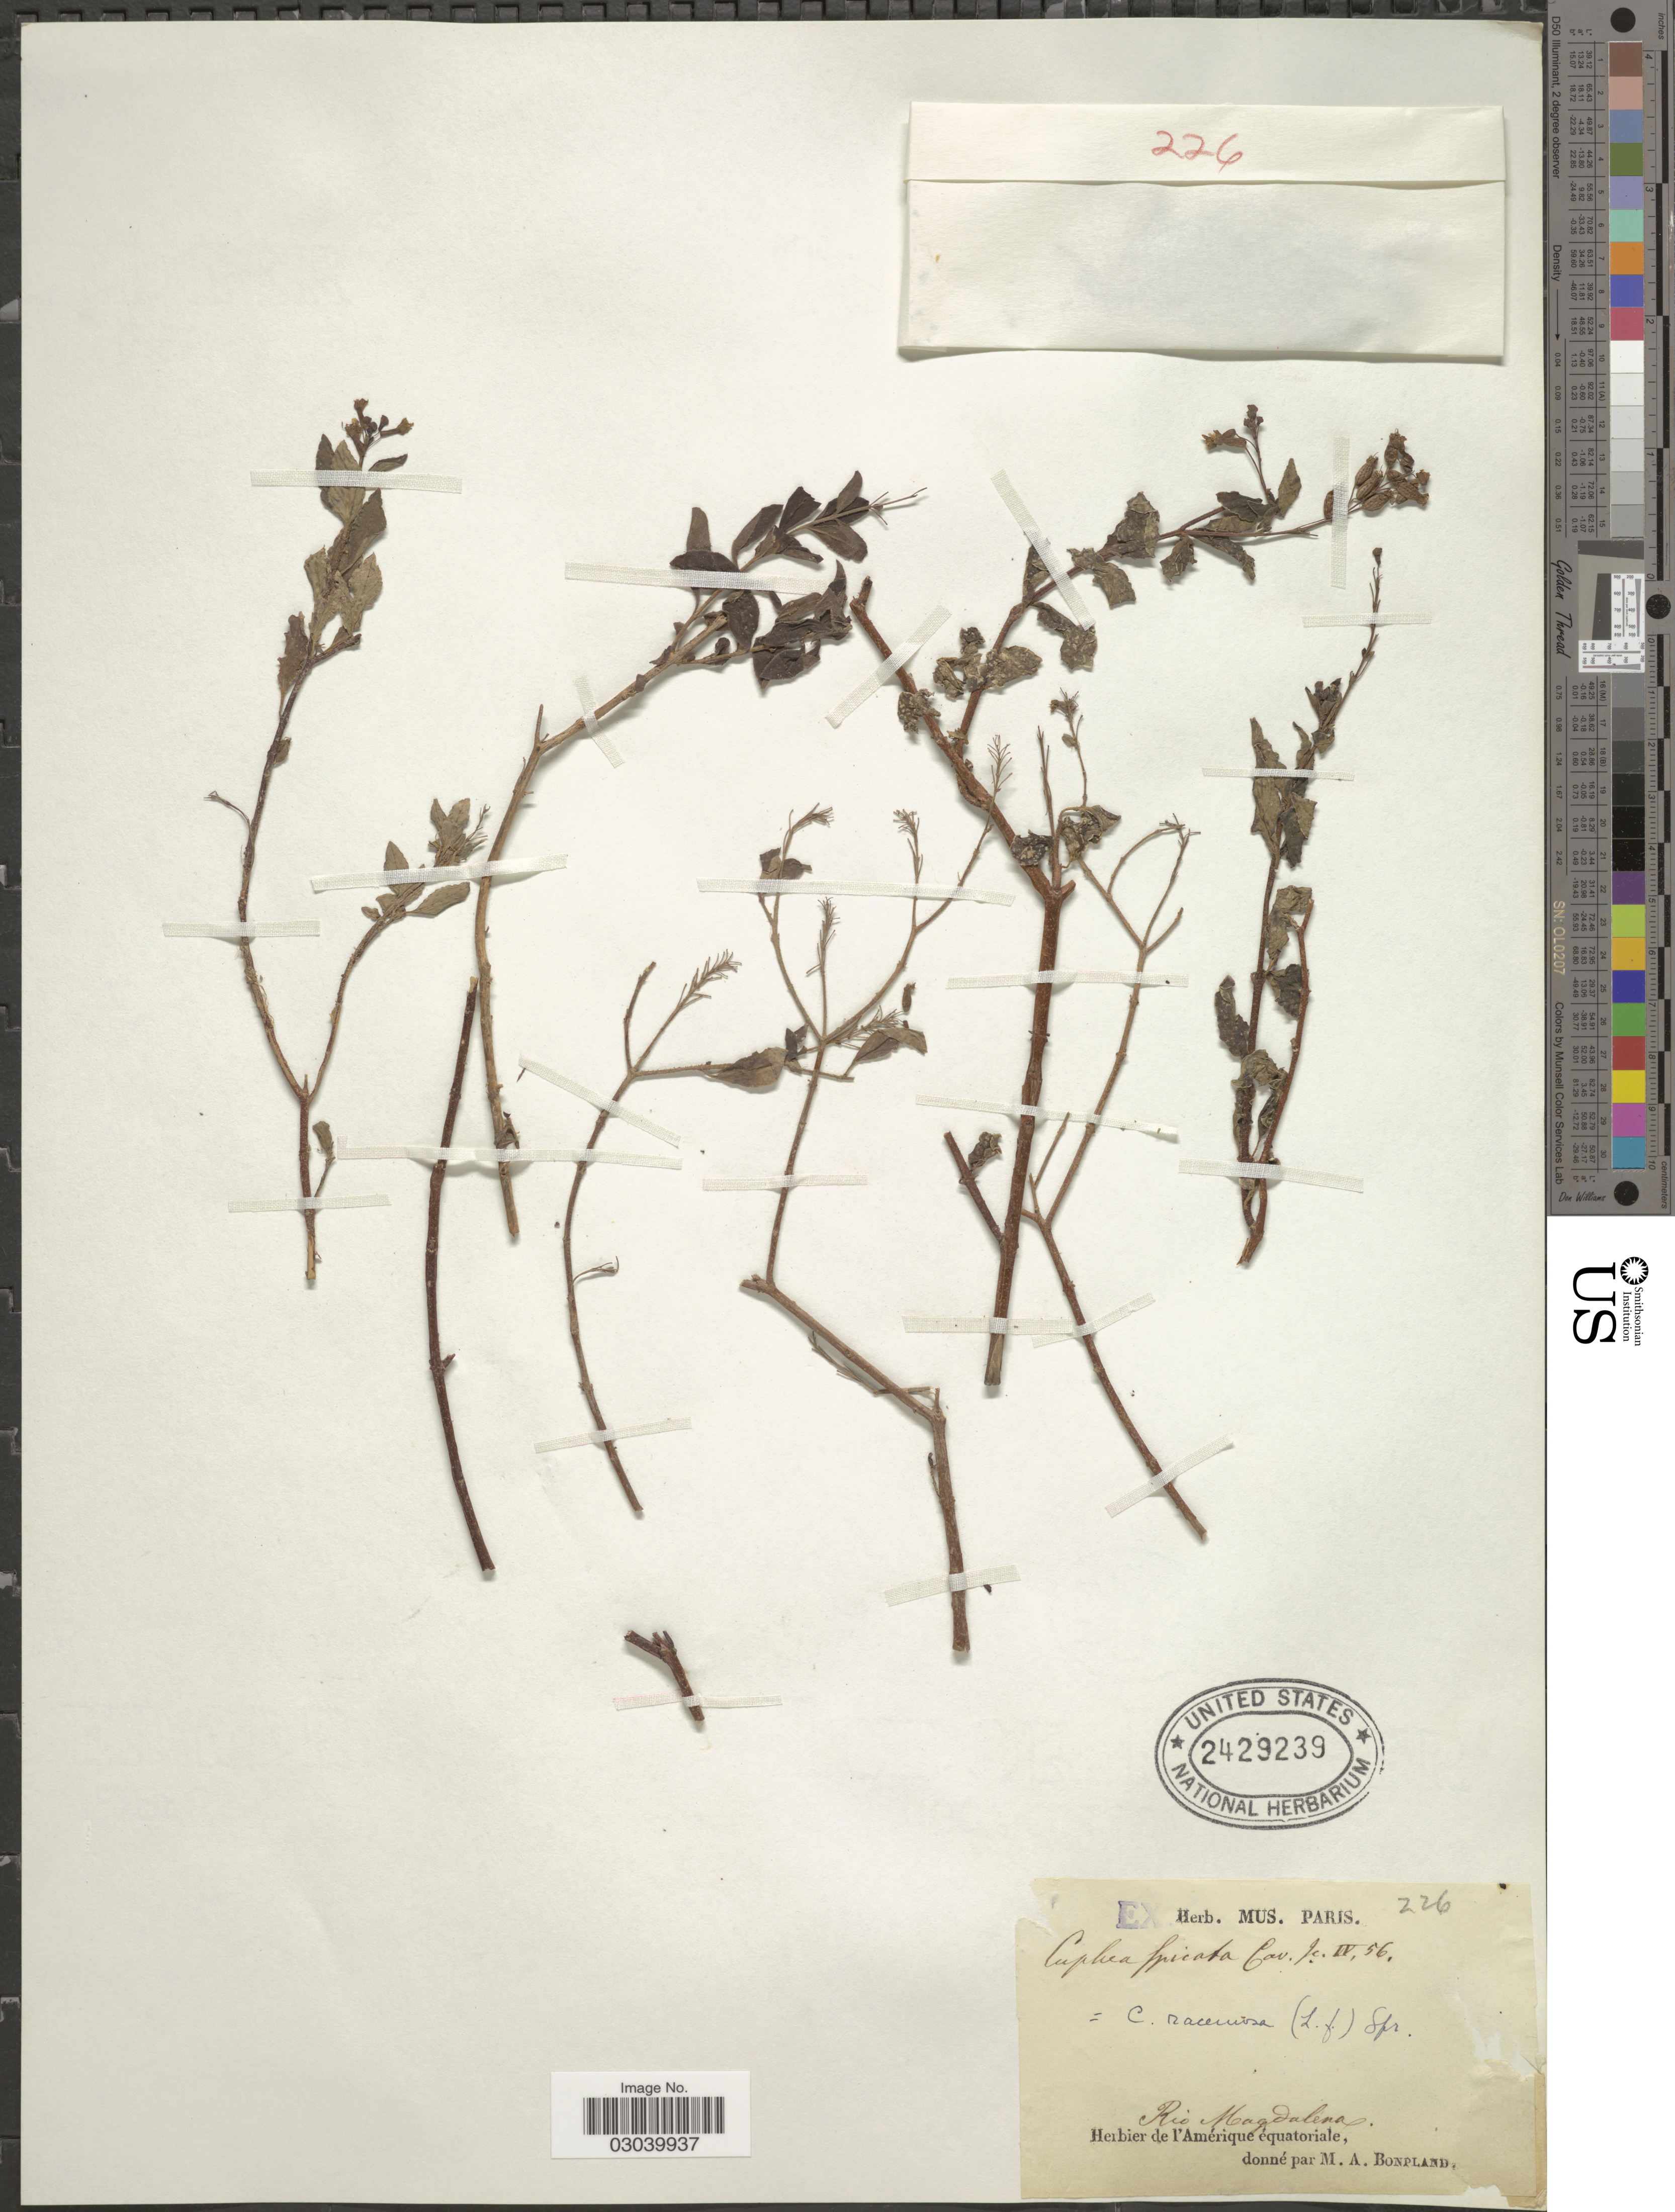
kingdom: Plantae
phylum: Tracheophyta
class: Magnoliopsida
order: Myrtales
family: Lythraceae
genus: Cuphea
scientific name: Cuphea racemosa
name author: (L. f.) Spreng.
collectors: ex herb. Mus. Paris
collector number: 226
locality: Rio Magdalena.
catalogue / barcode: US 2429239